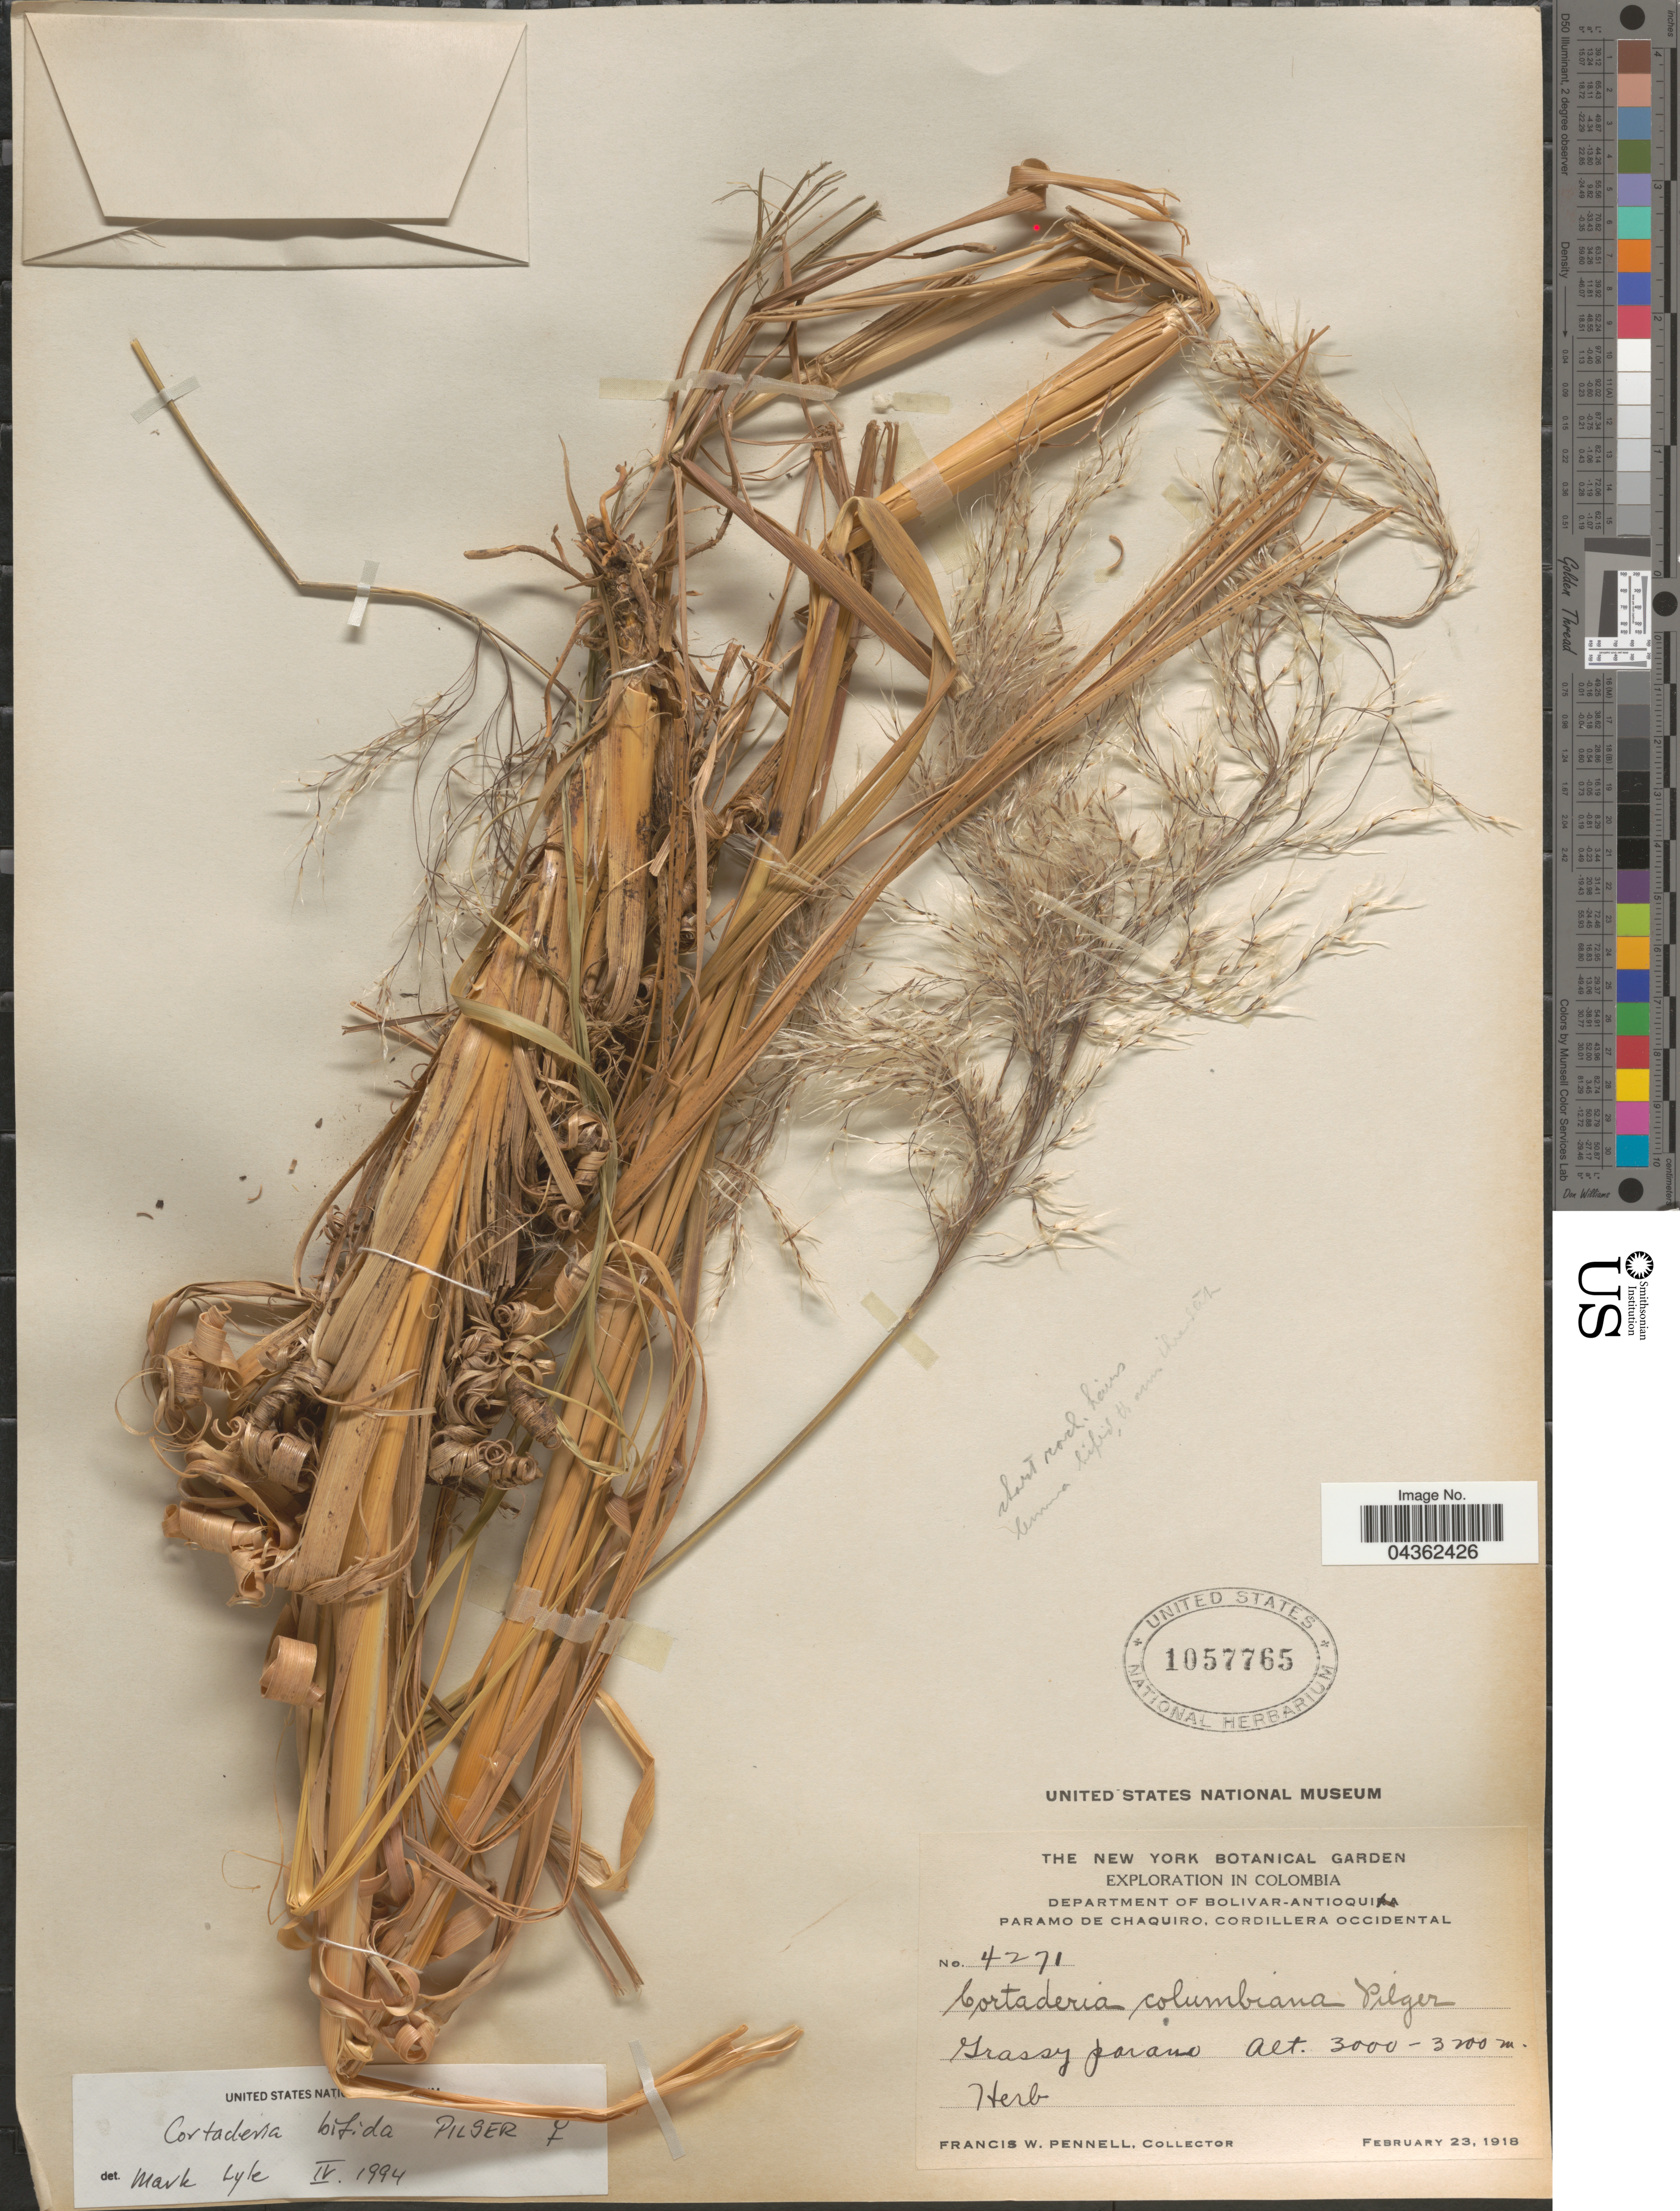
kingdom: Plantae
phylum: Tracheophyta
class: Liliopsida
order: Poales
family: Poaceae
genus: Cortaderia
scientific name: Cortaderia bifida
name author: Pilg.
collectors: F. W. Pennell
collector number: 4271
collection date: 1918-02-23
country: Colombia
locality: Exploration in Colombia. Department of Bolivar-Antioquia. Paramo de Chaquiro, Cordillera Occidental.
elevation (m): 3000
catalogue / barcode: US 1057765